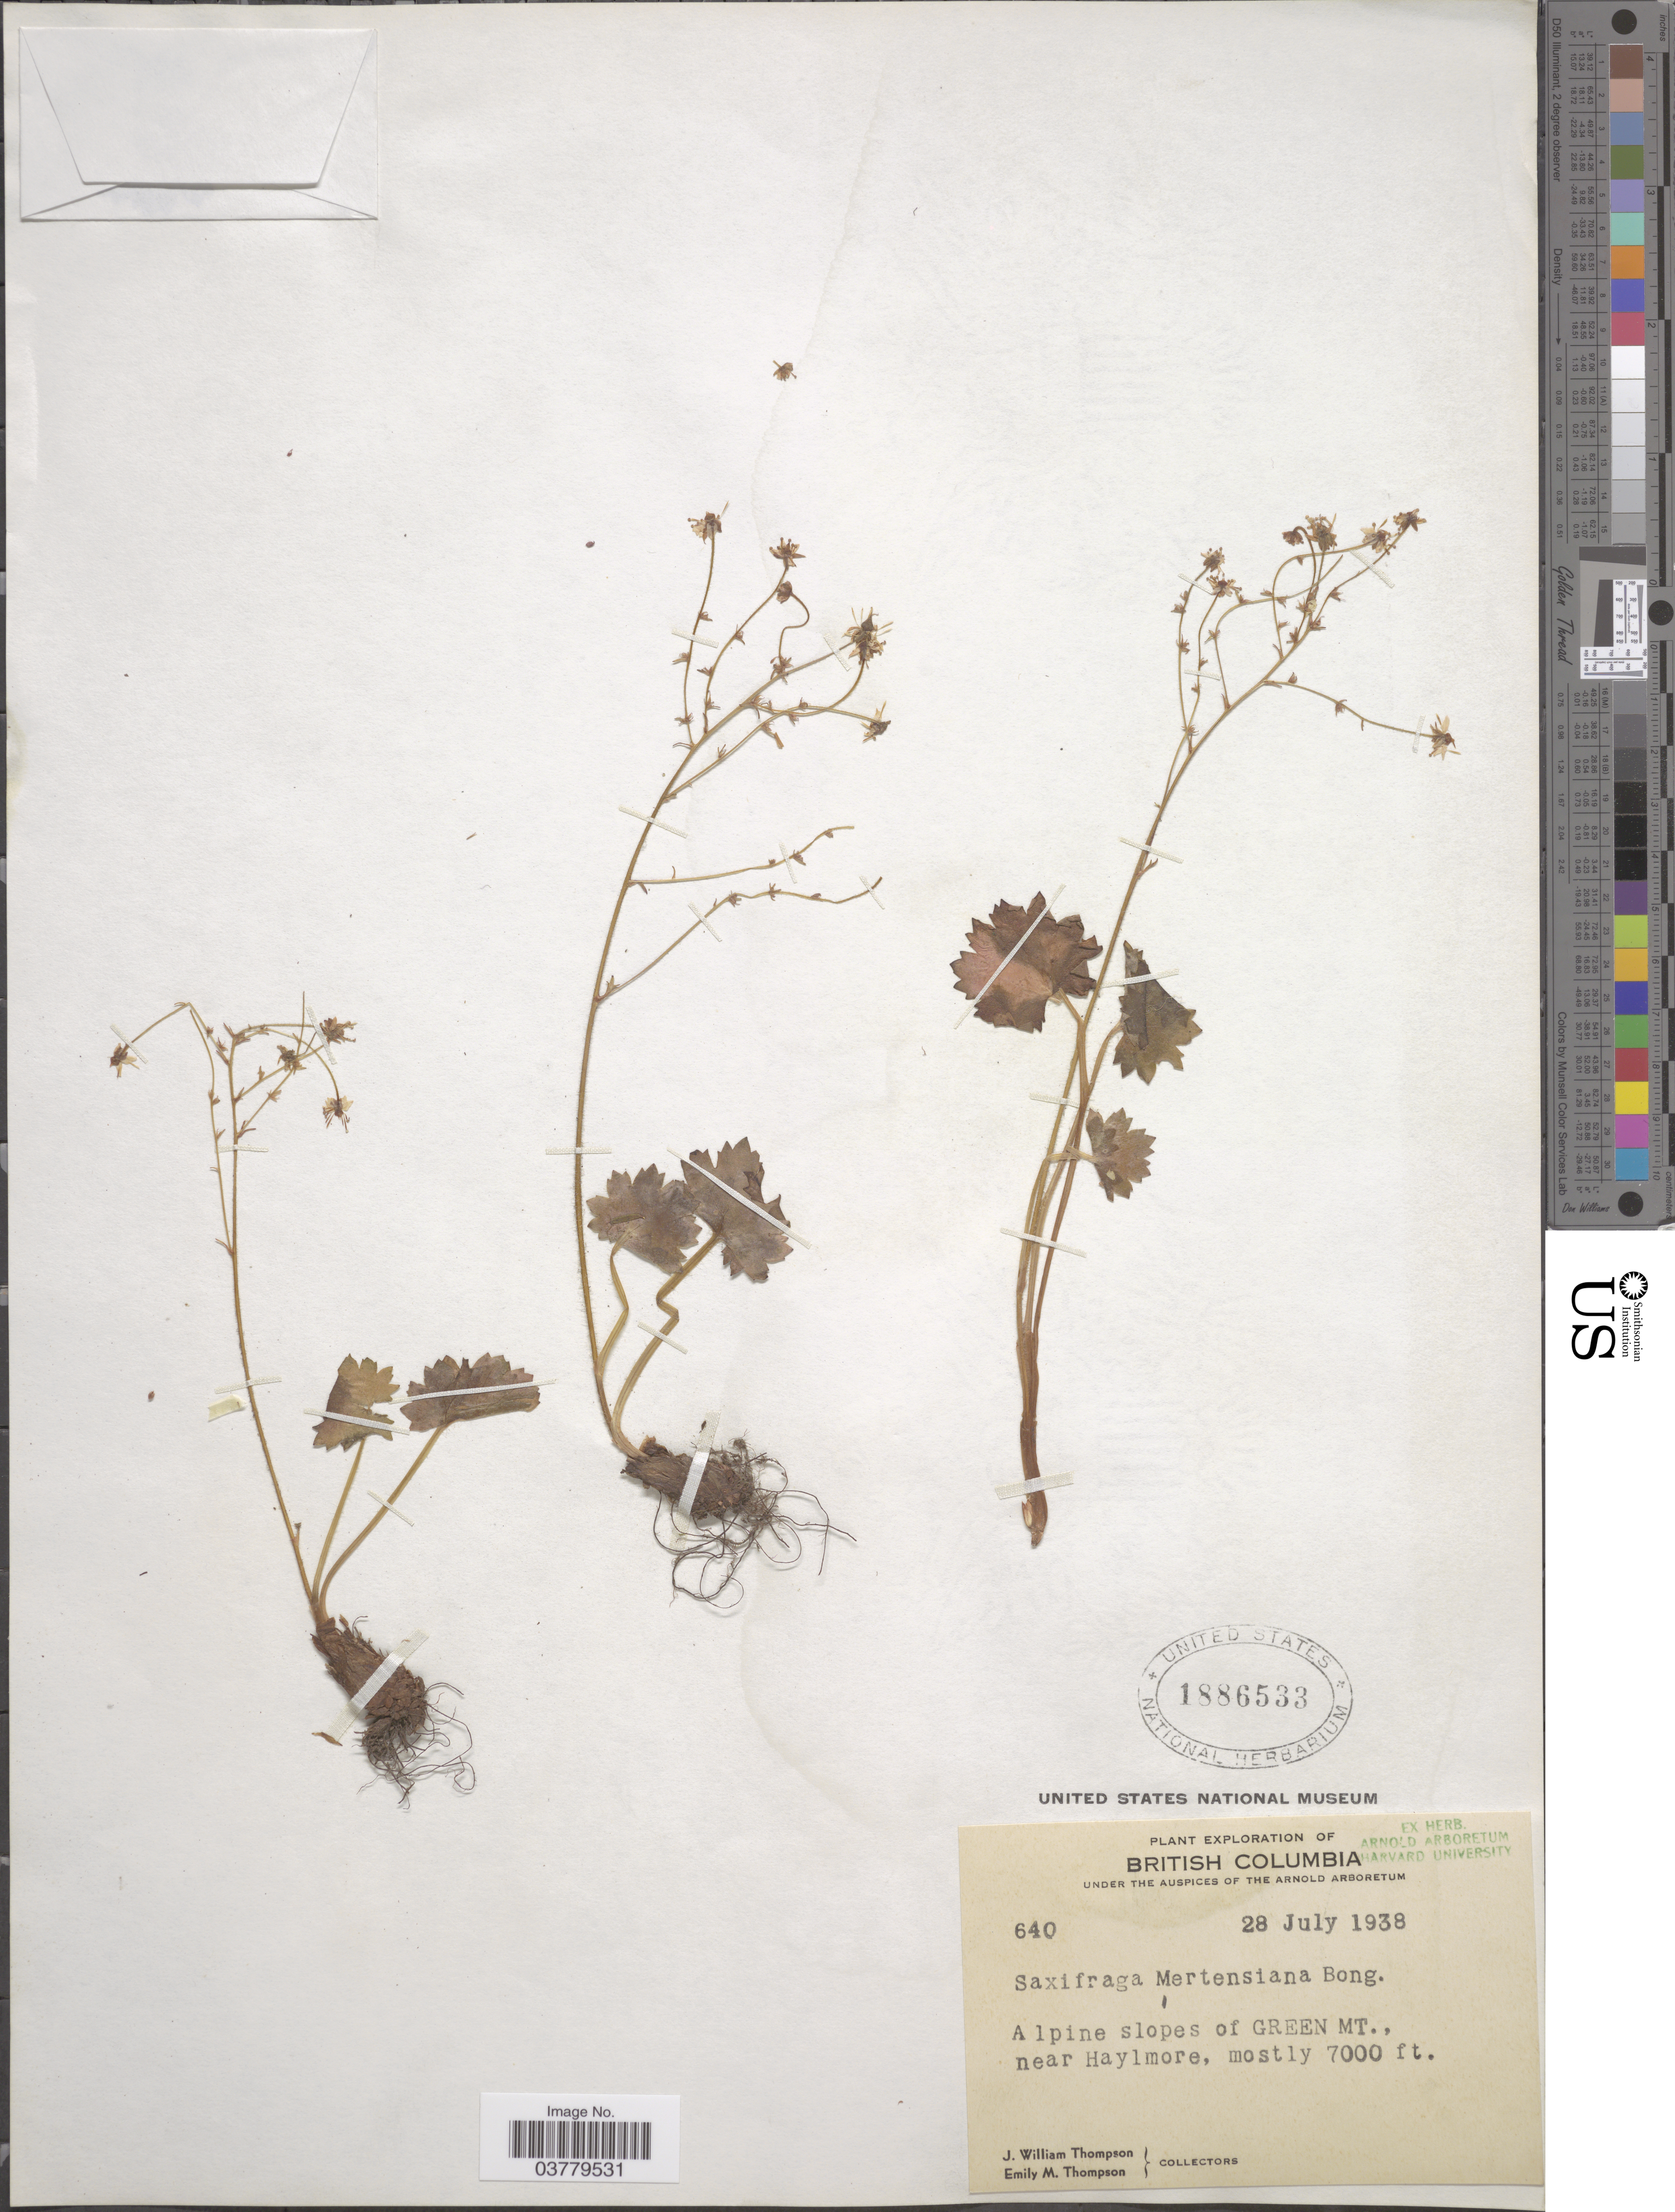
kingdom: Plantae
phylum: Tracheophyta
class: Magnoliopsida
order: Saxifragales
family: Saxifragaceae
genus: Saxifraga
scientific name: Saxifraga mertensiana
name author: Bong.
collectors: J. W. Thompson & E. M. Thompson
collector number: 640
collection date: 1938-07-28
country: Canada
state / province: British Columbia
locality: Alpine slopes of Green Mt., near Haylmore.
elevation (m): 2134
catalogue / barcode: US 1886533